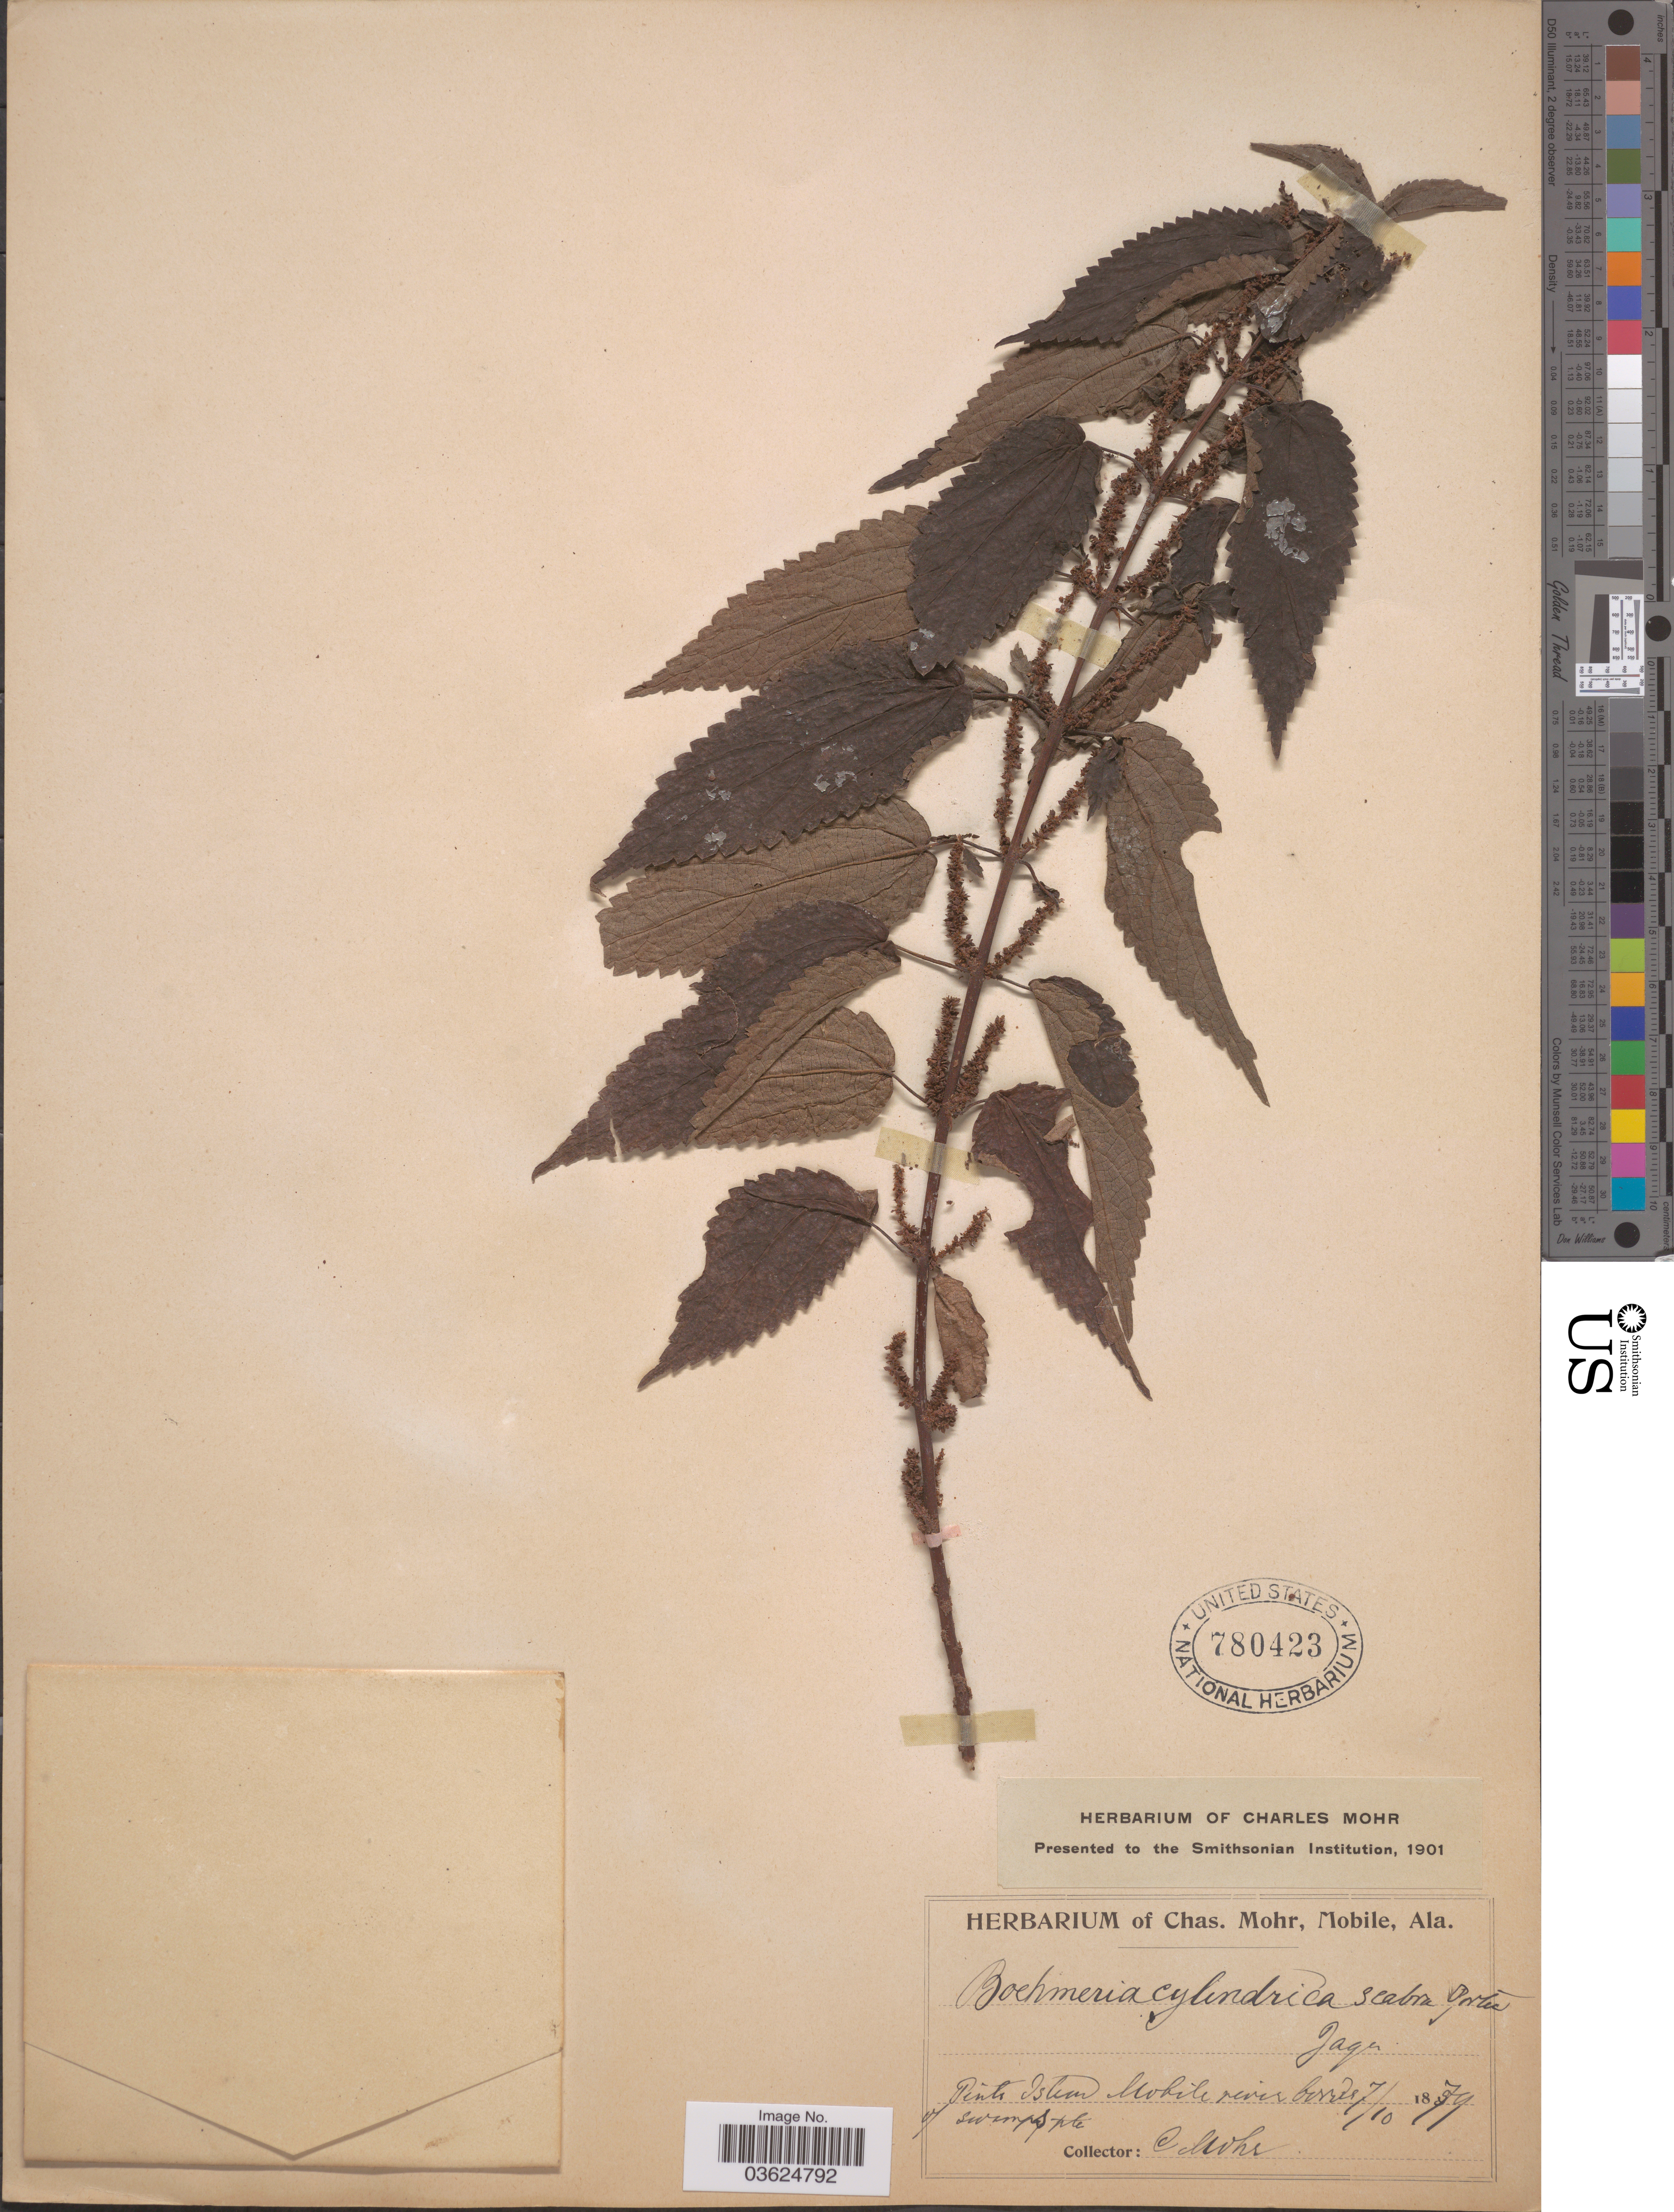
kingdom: Plantae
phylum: Tracheophyta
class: Magnoliopsida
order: Rosales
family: Urticaceae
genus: Boehmeria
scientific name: Boehmeria cylindrica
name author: (L.) Sw.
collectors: Mohr, C. T. (herbarium)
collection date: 1879-07-10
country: United States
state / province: Alabama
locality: Pinto Island Mobile river border.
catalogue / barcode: US 780423